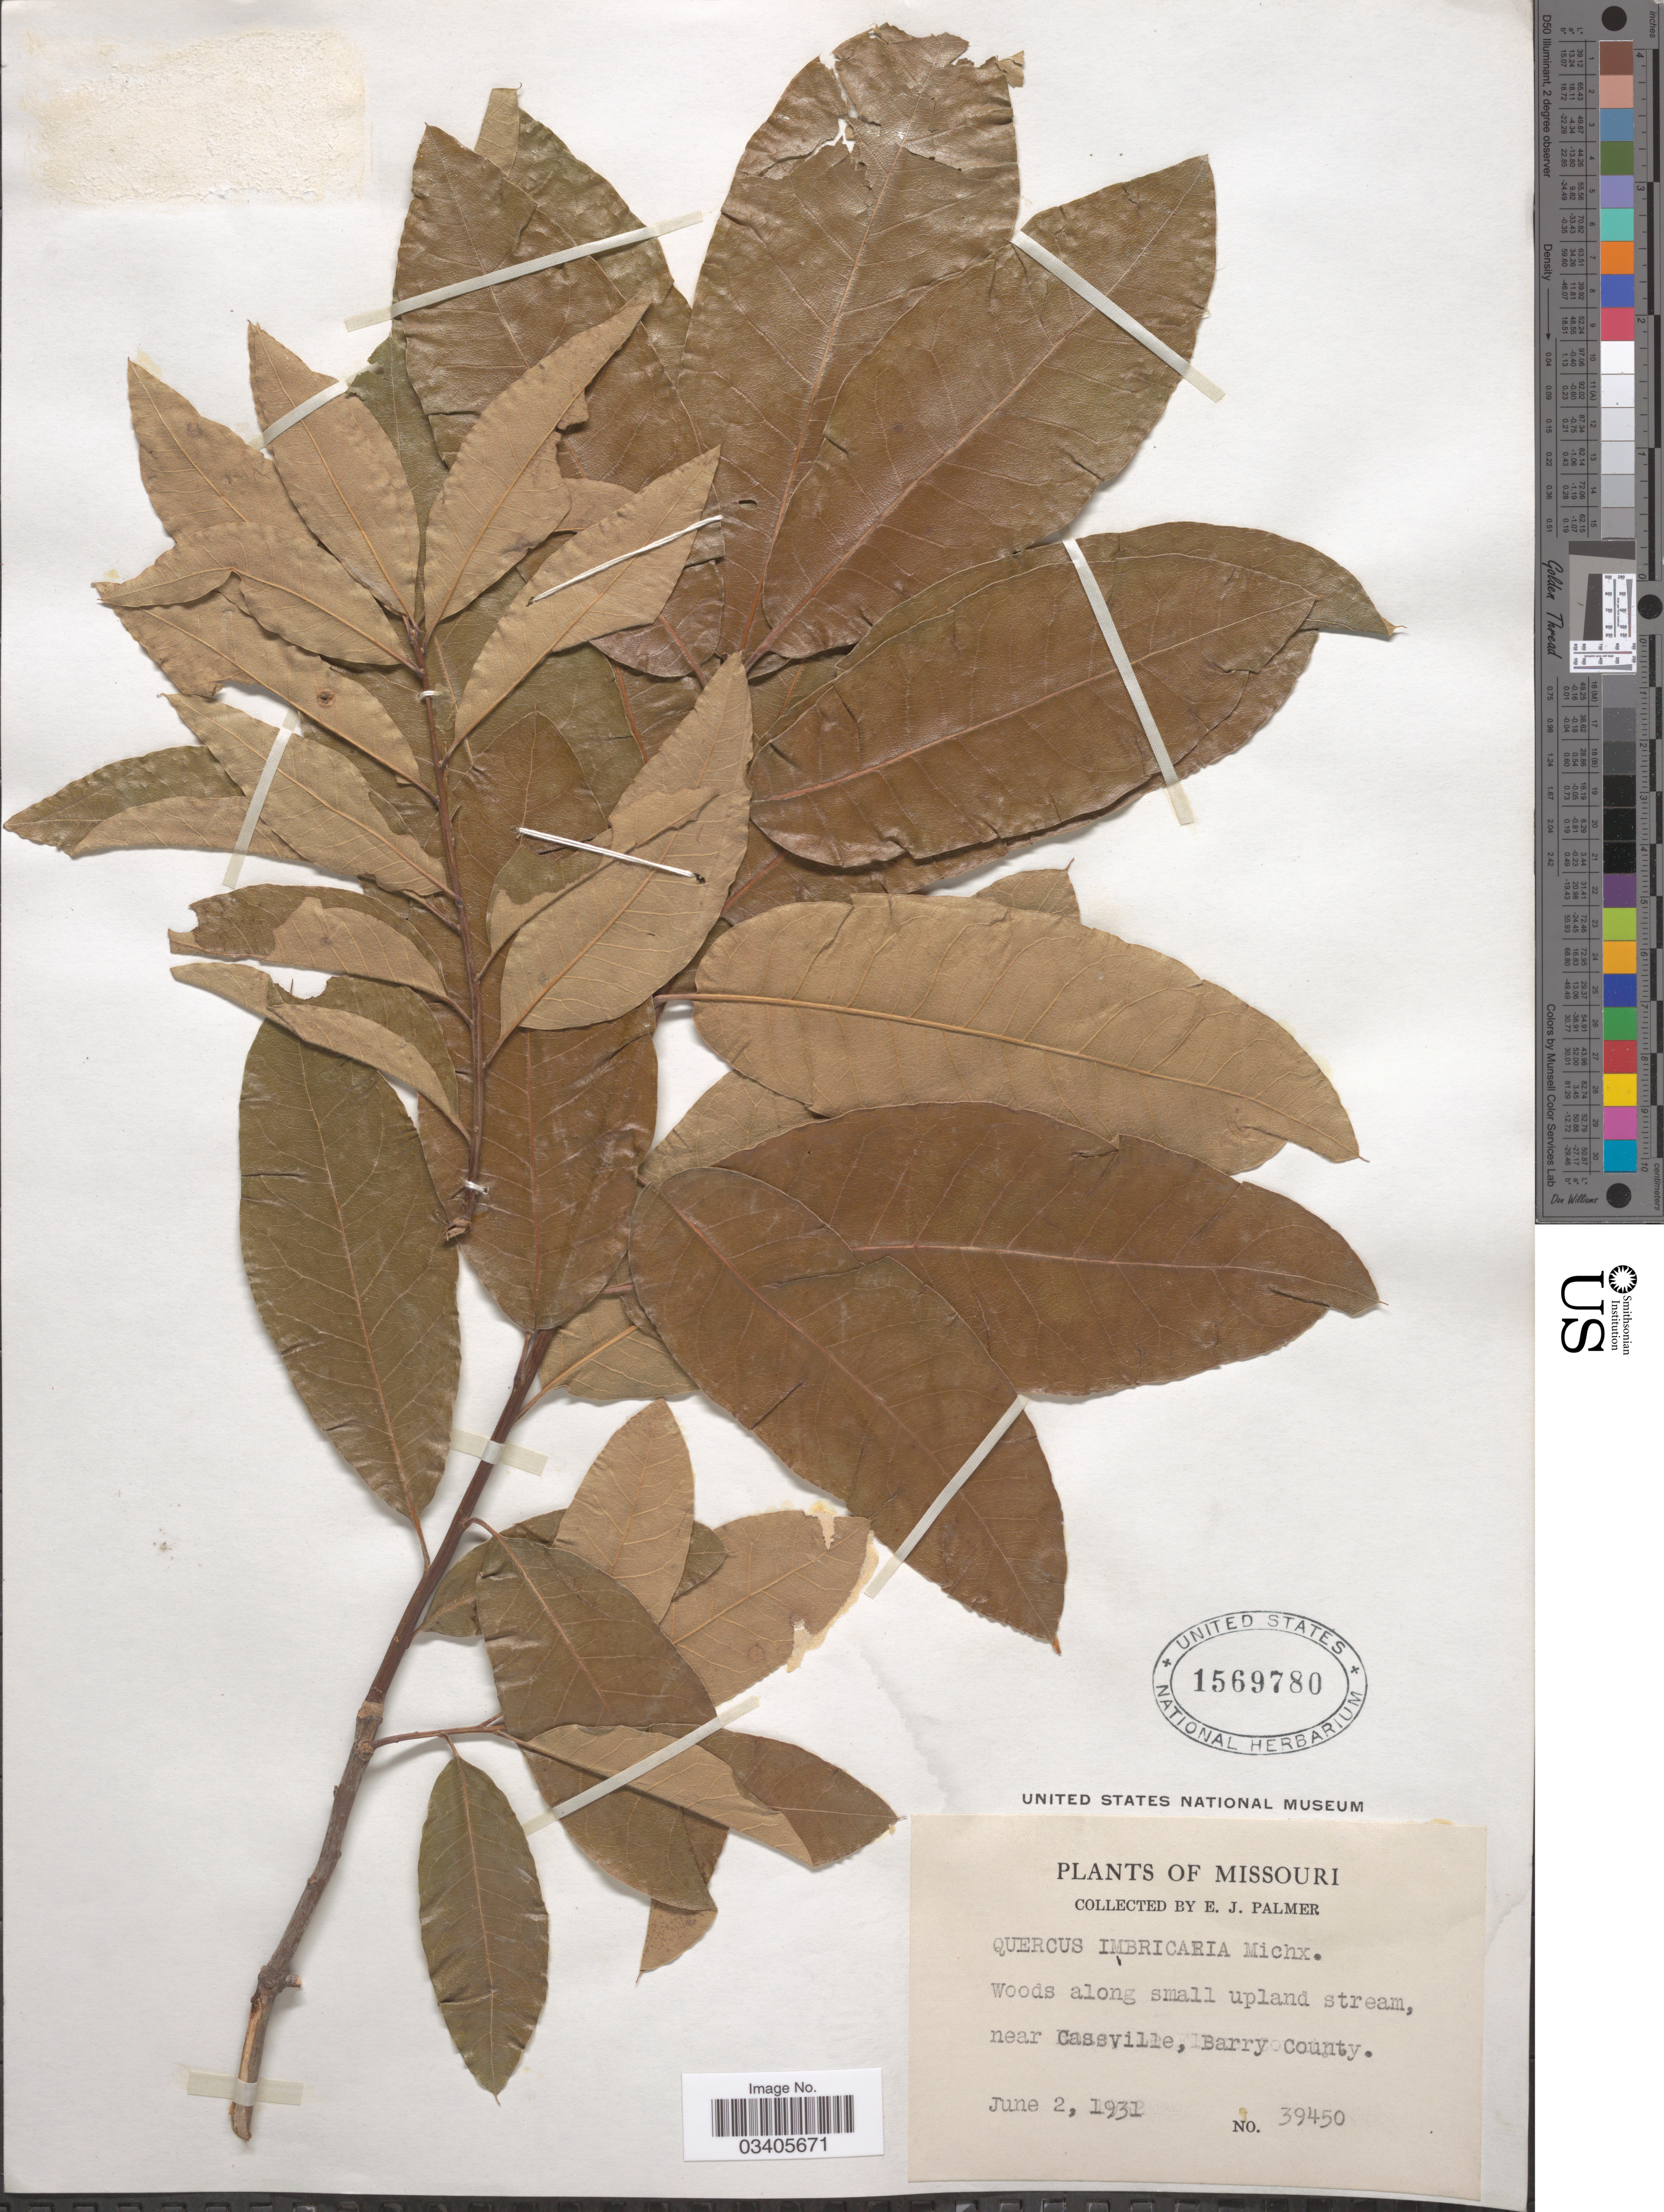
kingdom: Plantae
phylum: Tracheophyta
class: Magnoliopsida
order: Fagales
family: Fagaceae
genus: Quercus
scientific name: Quercus imbricaria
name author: Michx.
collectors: E. J. Palmer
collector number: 39450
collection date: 1931-06-02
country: United States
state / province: Missouri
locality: Woods along small upland stream, near Cassville, Barry County.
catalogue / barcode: US 1569780